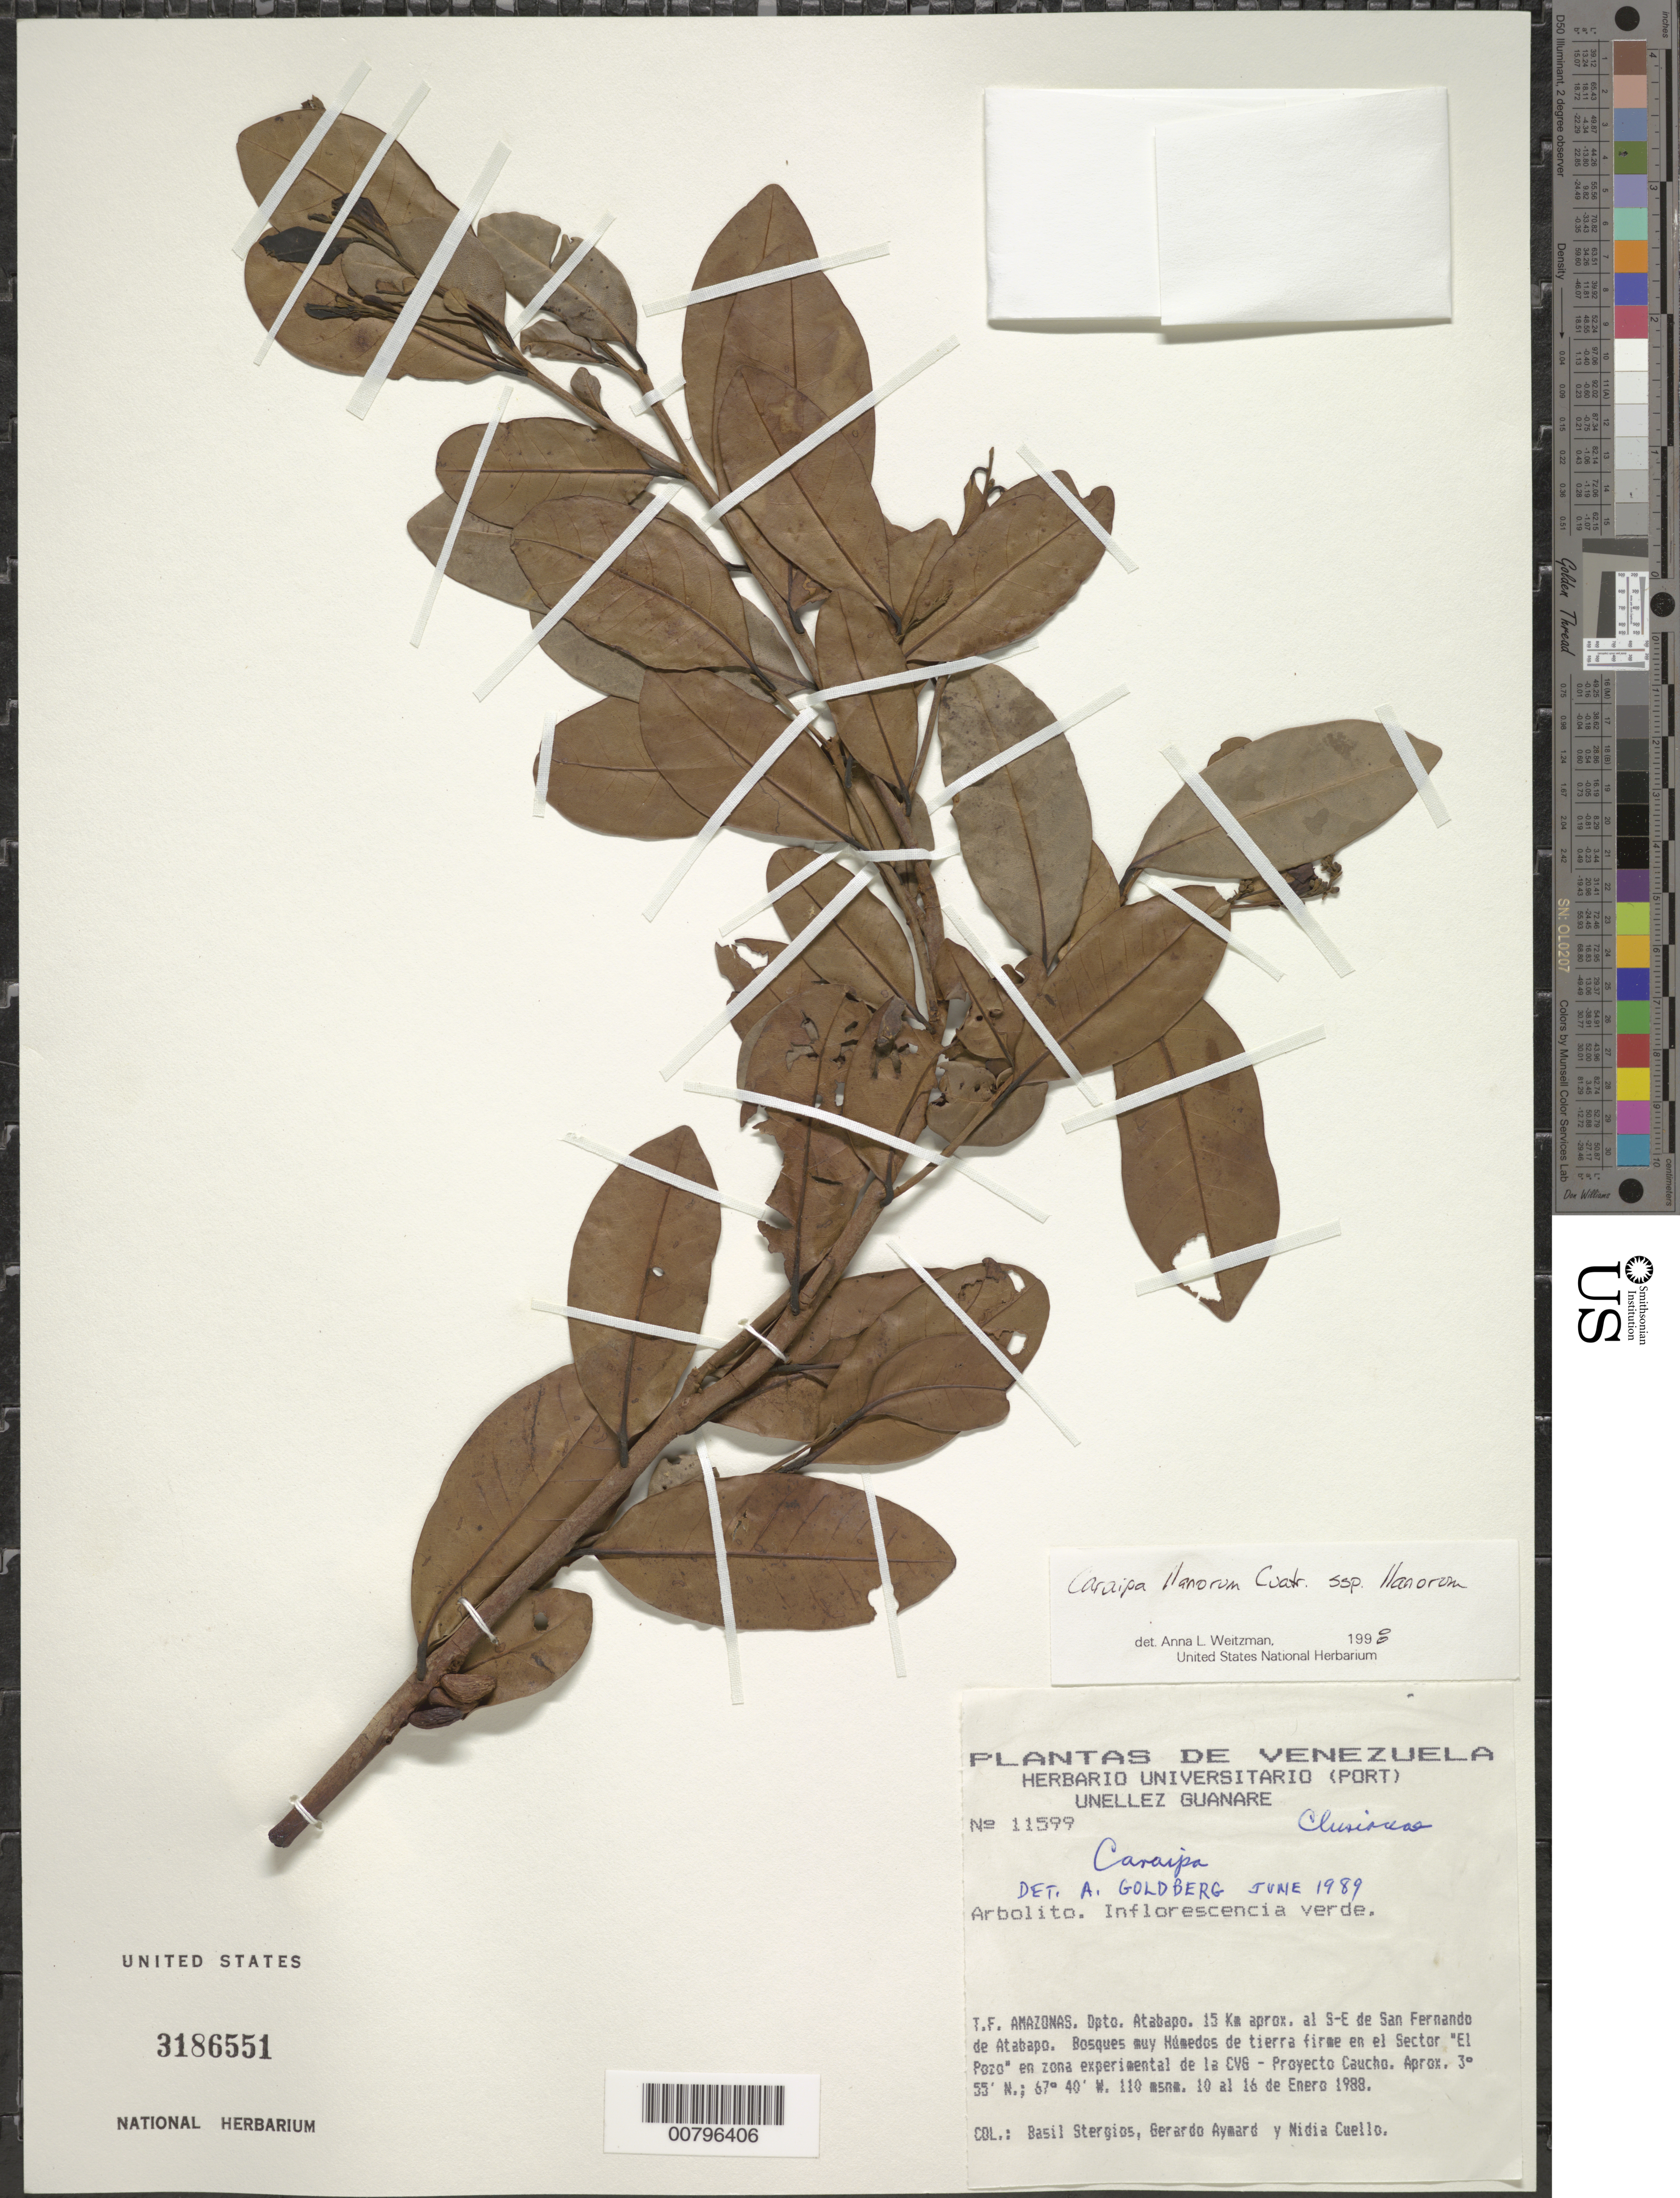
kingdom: Plantae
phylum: Tracheophyta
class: Magnoliopsida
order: Malpighiales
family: Calophyllaceae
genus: Caraipa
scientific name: Caraipa llanorum subsp. llanorum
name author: Cuatrec.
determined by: Weitzman, A. L.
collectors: B. G. Stergios, G. A. Aymard & N. L. Cuello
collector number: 11599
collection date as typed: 10-Jan-88 to 16-Jan-88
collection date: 1988-01-10/1988-01-16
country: Venezuela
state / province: Amazonas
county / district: Atabapo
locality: San Fernando de Atabapo, 15 km al SE, en el sector "El Pozo"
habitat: Bosques muy humedos de tierra firme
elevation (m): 110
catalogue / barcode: US 3186551